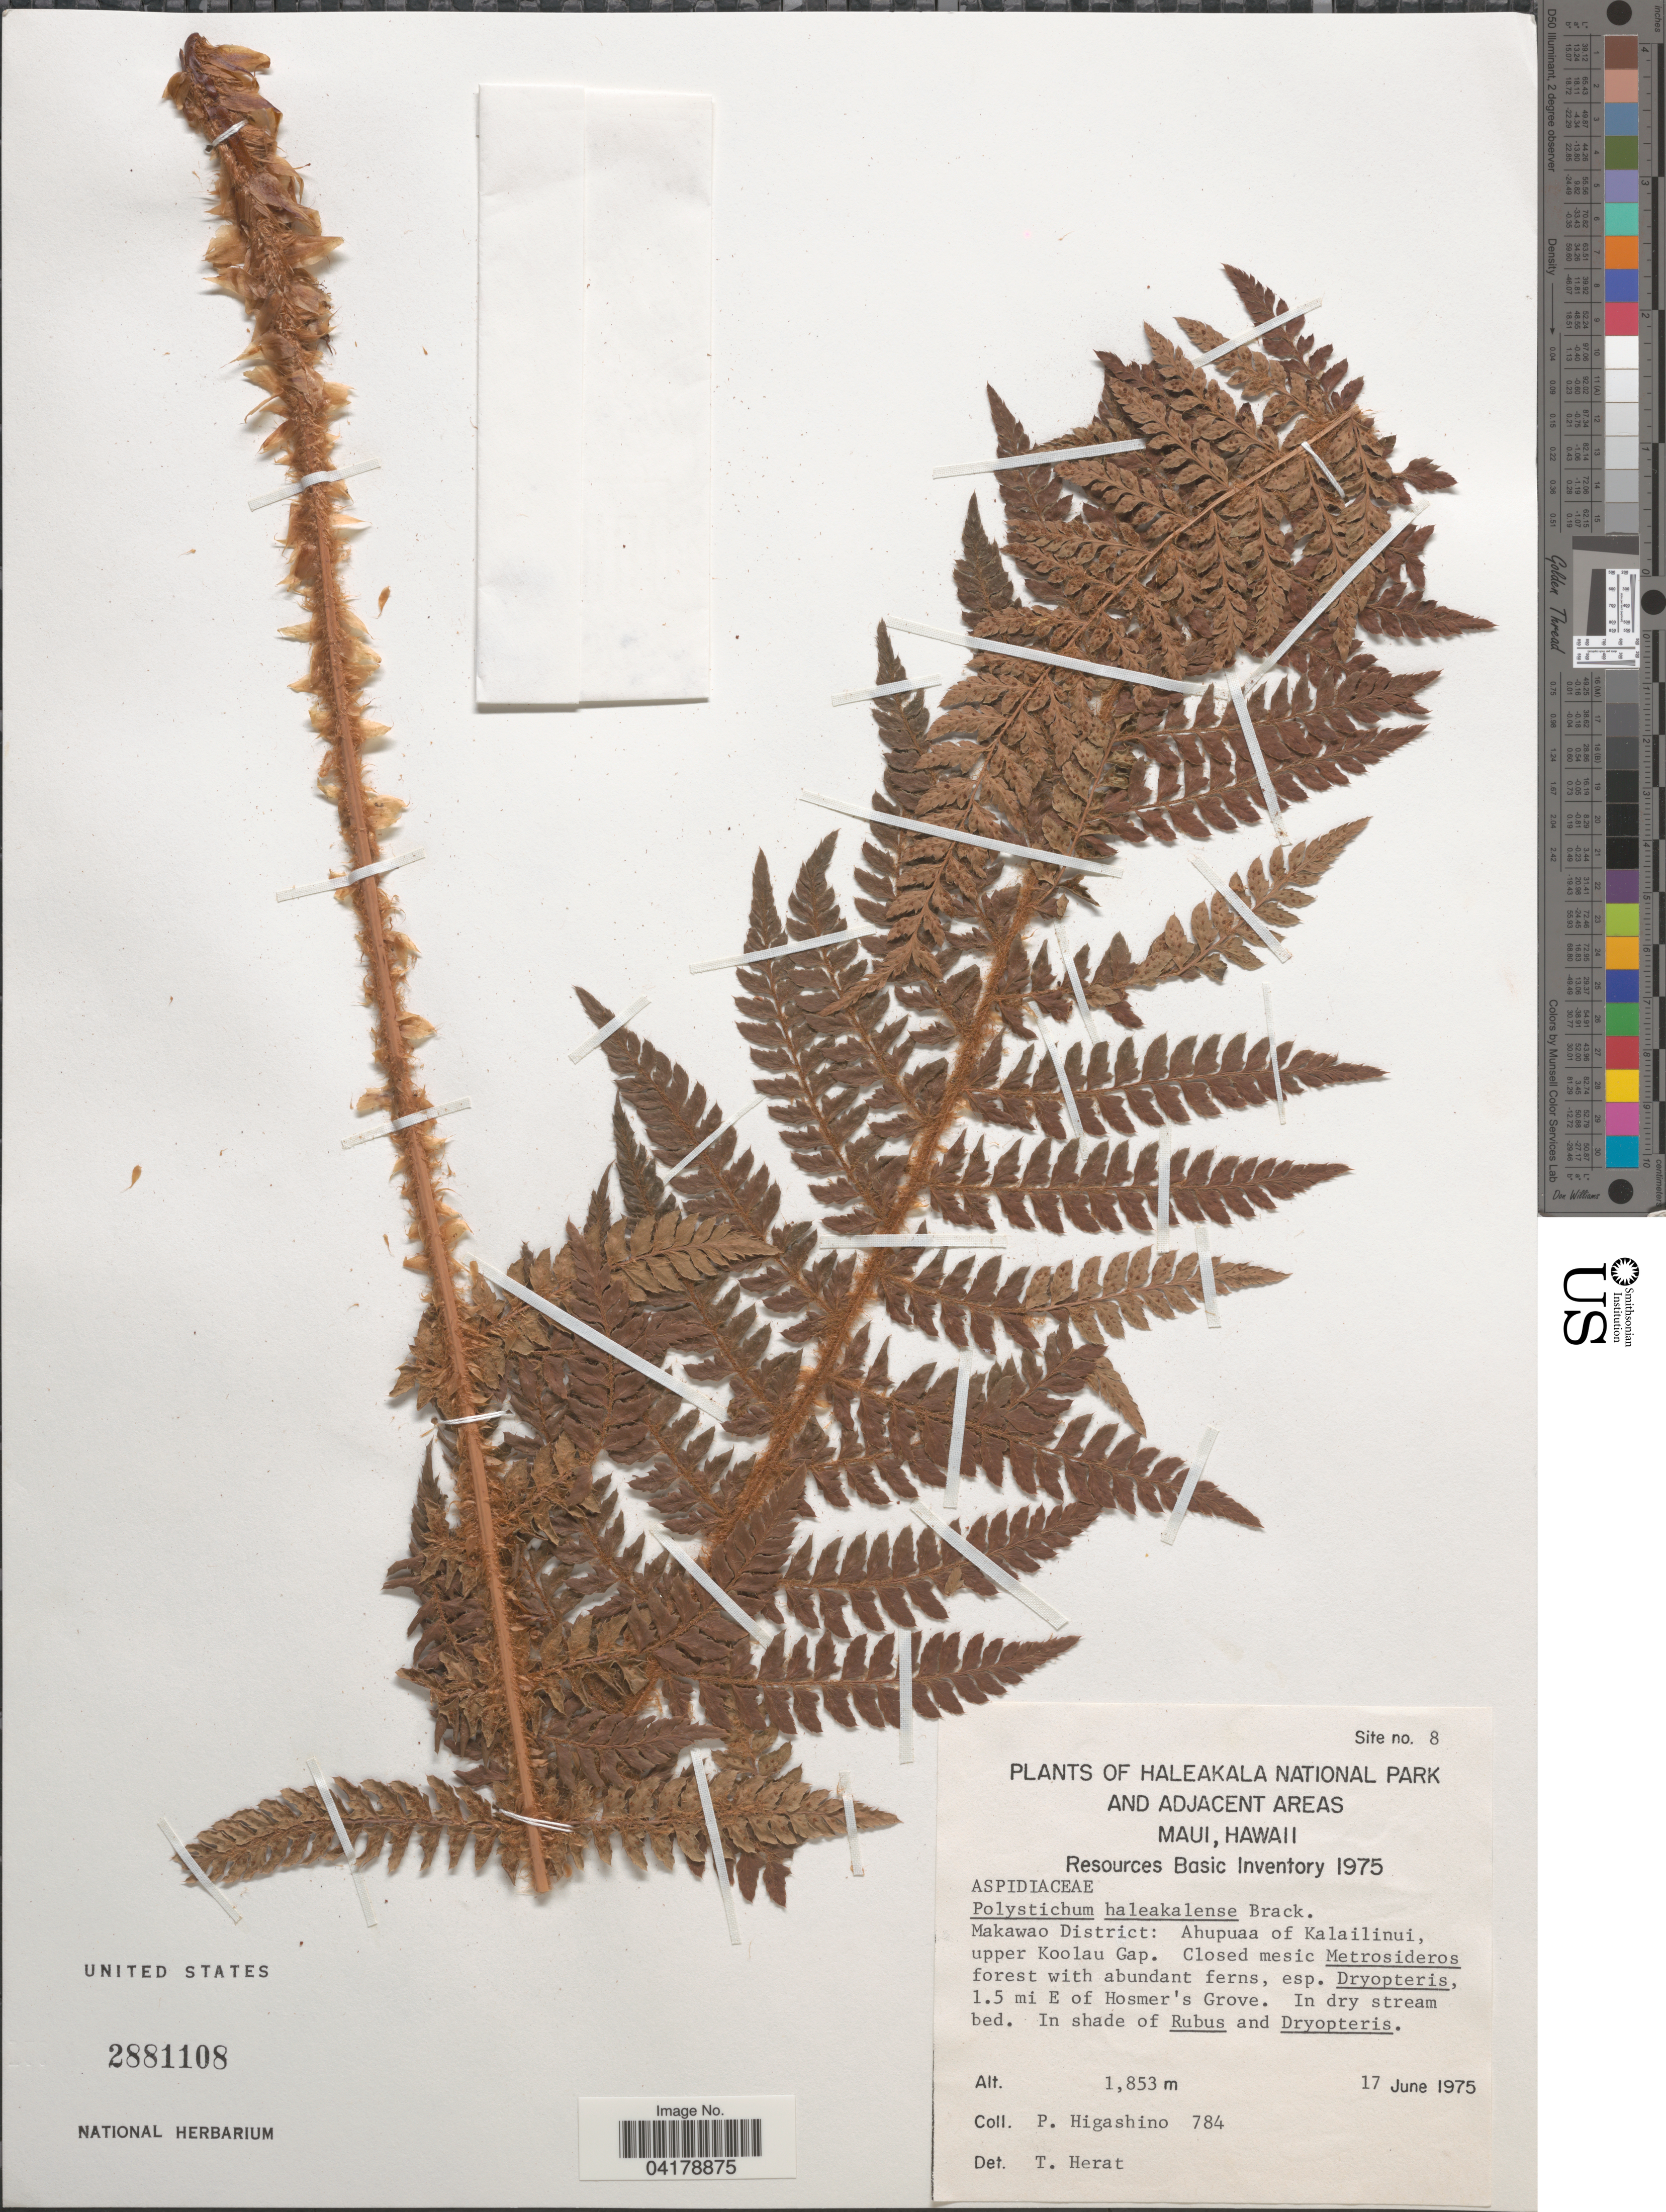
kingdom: Plantae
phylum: Tracheophyta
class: Polypodiopsida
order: Polypodiales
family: Dryopteridaceae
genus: Polystichum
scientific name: Polystichum haleakalense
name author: Brack. in Wilkes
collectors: P. Higashino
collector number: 784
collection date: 1975-06-17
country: United States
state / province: Hawaii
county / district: Maui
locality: Site no. 8. Haleakala National Park and adjacent areas Maui. Makawao District: Ahapuaa of Kalailinui, upper Koolau Gap. 1.5 mi E of Hosmer's Grove.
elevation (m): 1853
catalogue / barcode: US 2881108